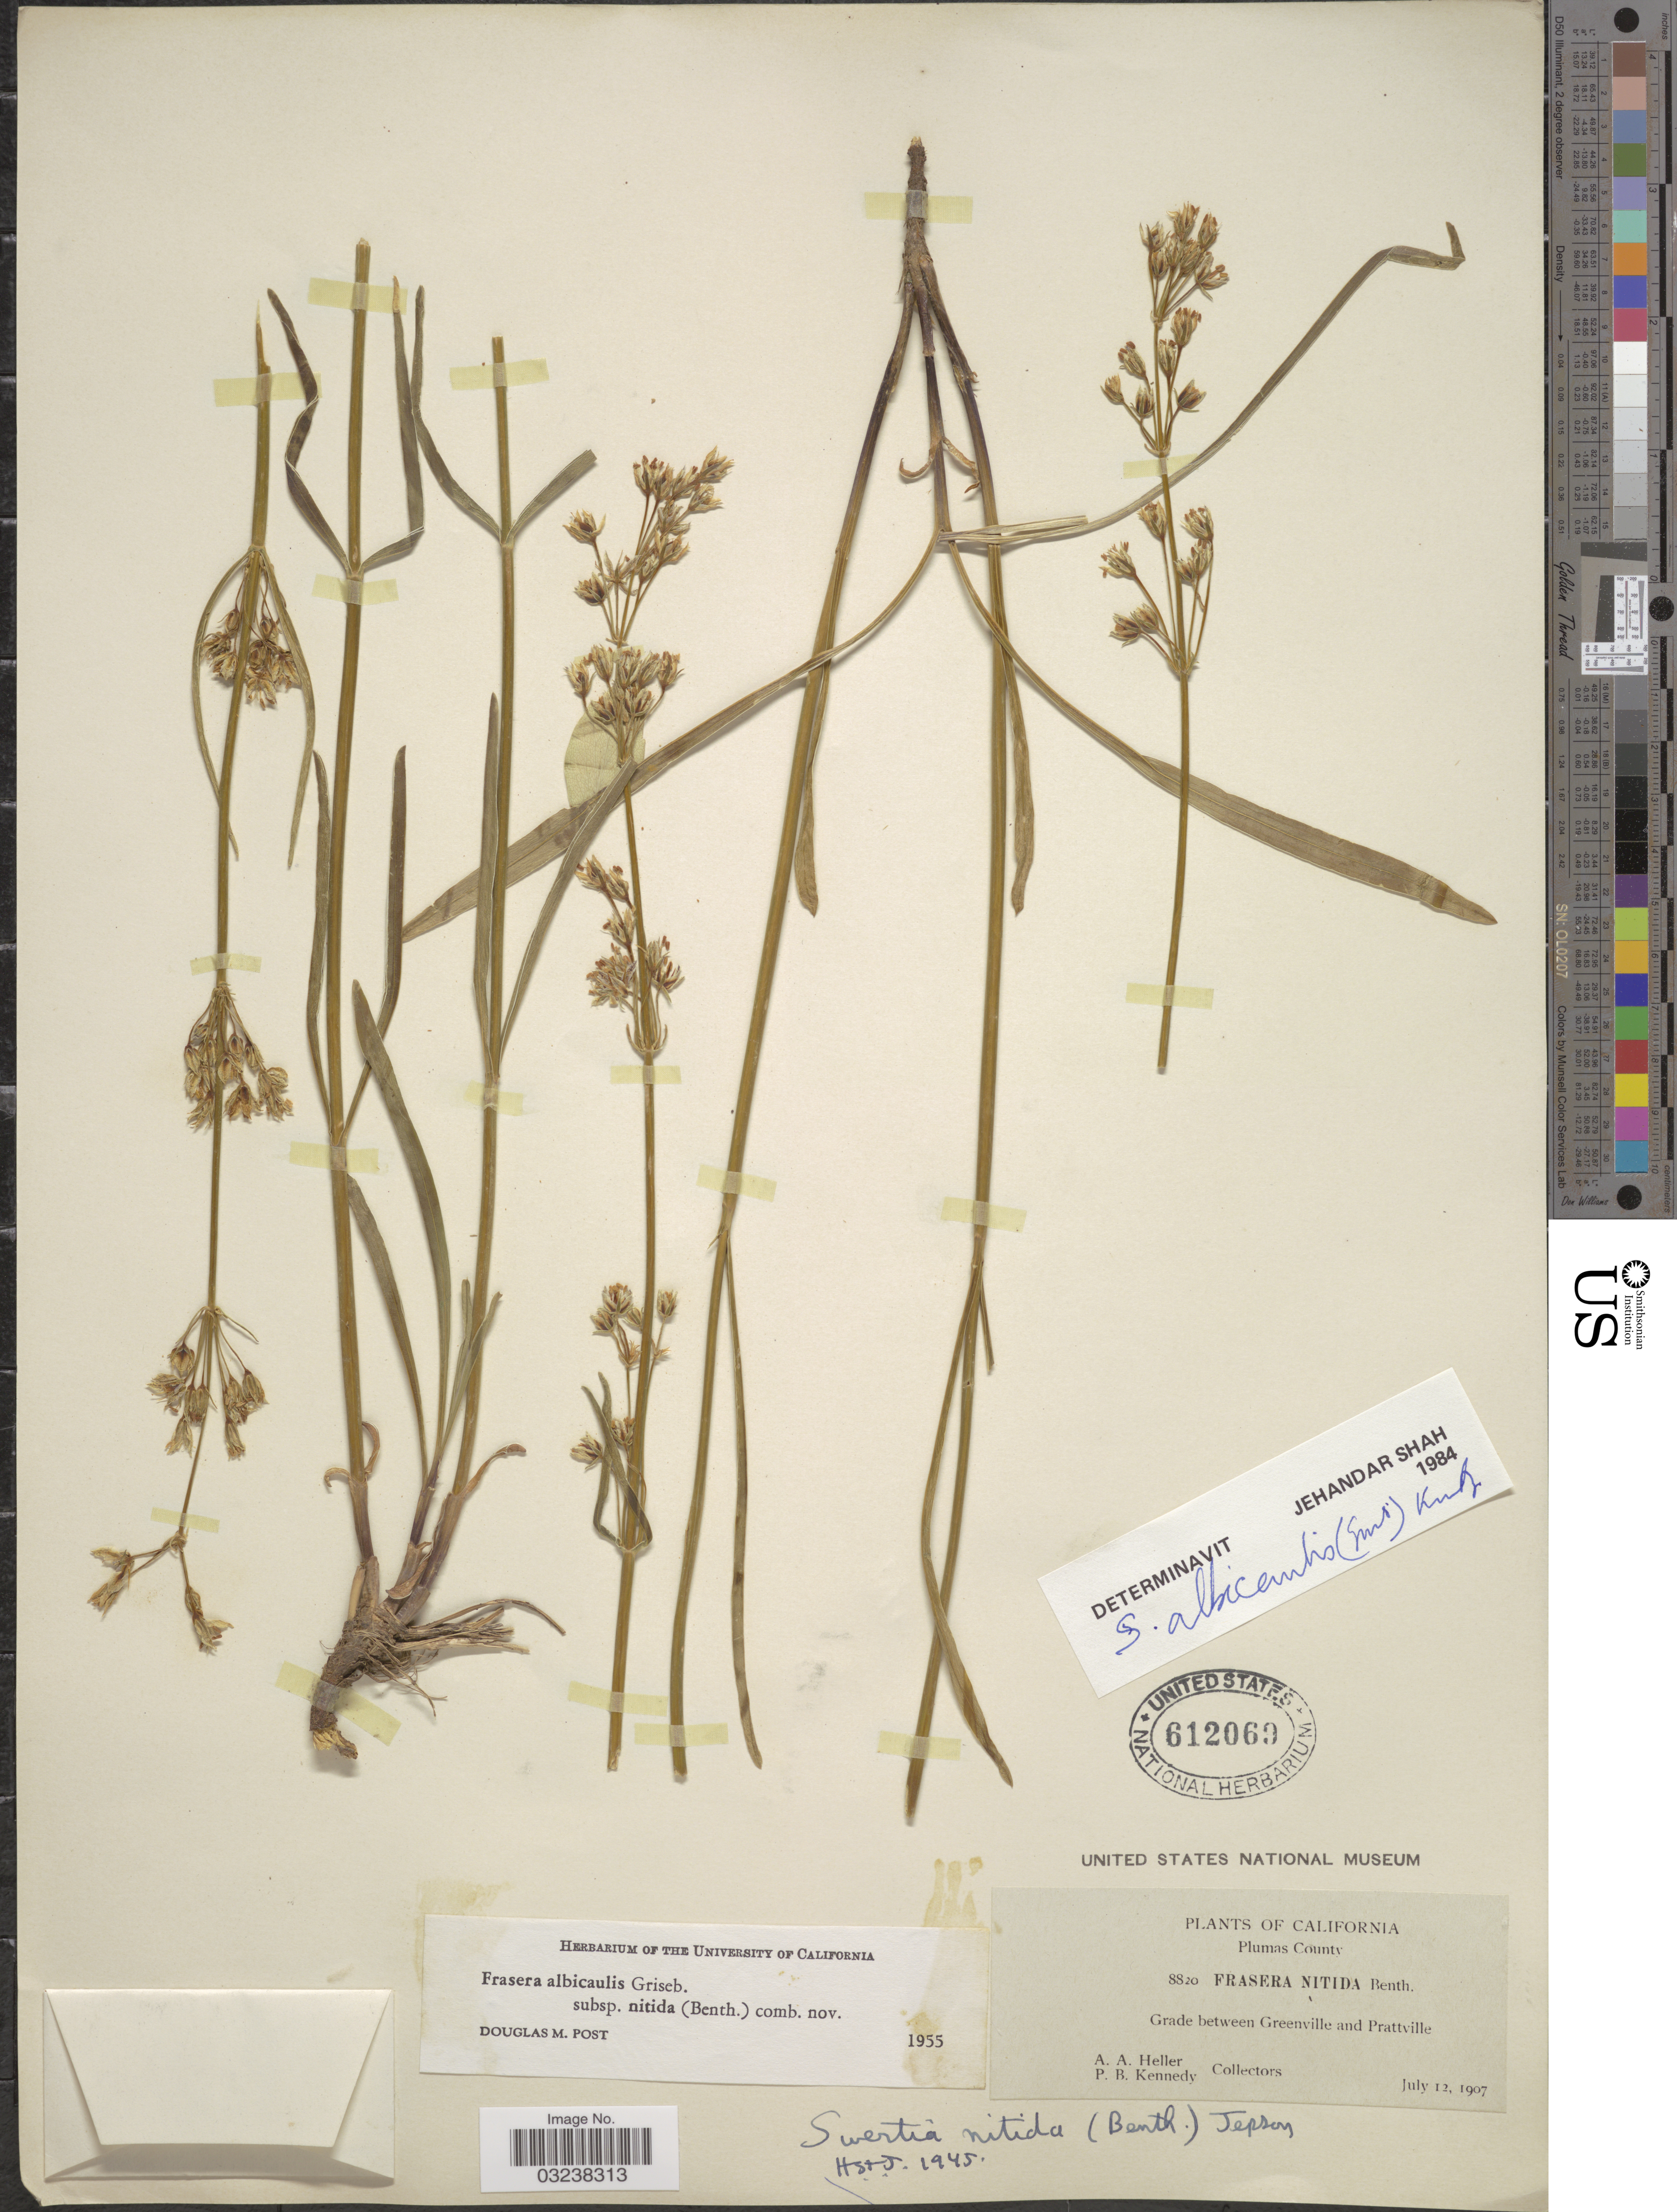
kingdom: Plantae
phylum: Tracheophyta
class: Magnoliopsida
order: Gentianales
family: Gentianaceae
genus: Swertia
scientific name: Swertia albicaulis var. nitida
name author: (Benth.) Kuntze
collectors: A. A. Heller & P. B. Kennedy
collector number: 8820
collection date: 1907-07-12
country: United States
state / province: California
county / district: Plumas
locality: Plumas County. Grade between Greenville and Prattville.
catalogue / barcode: US 612069